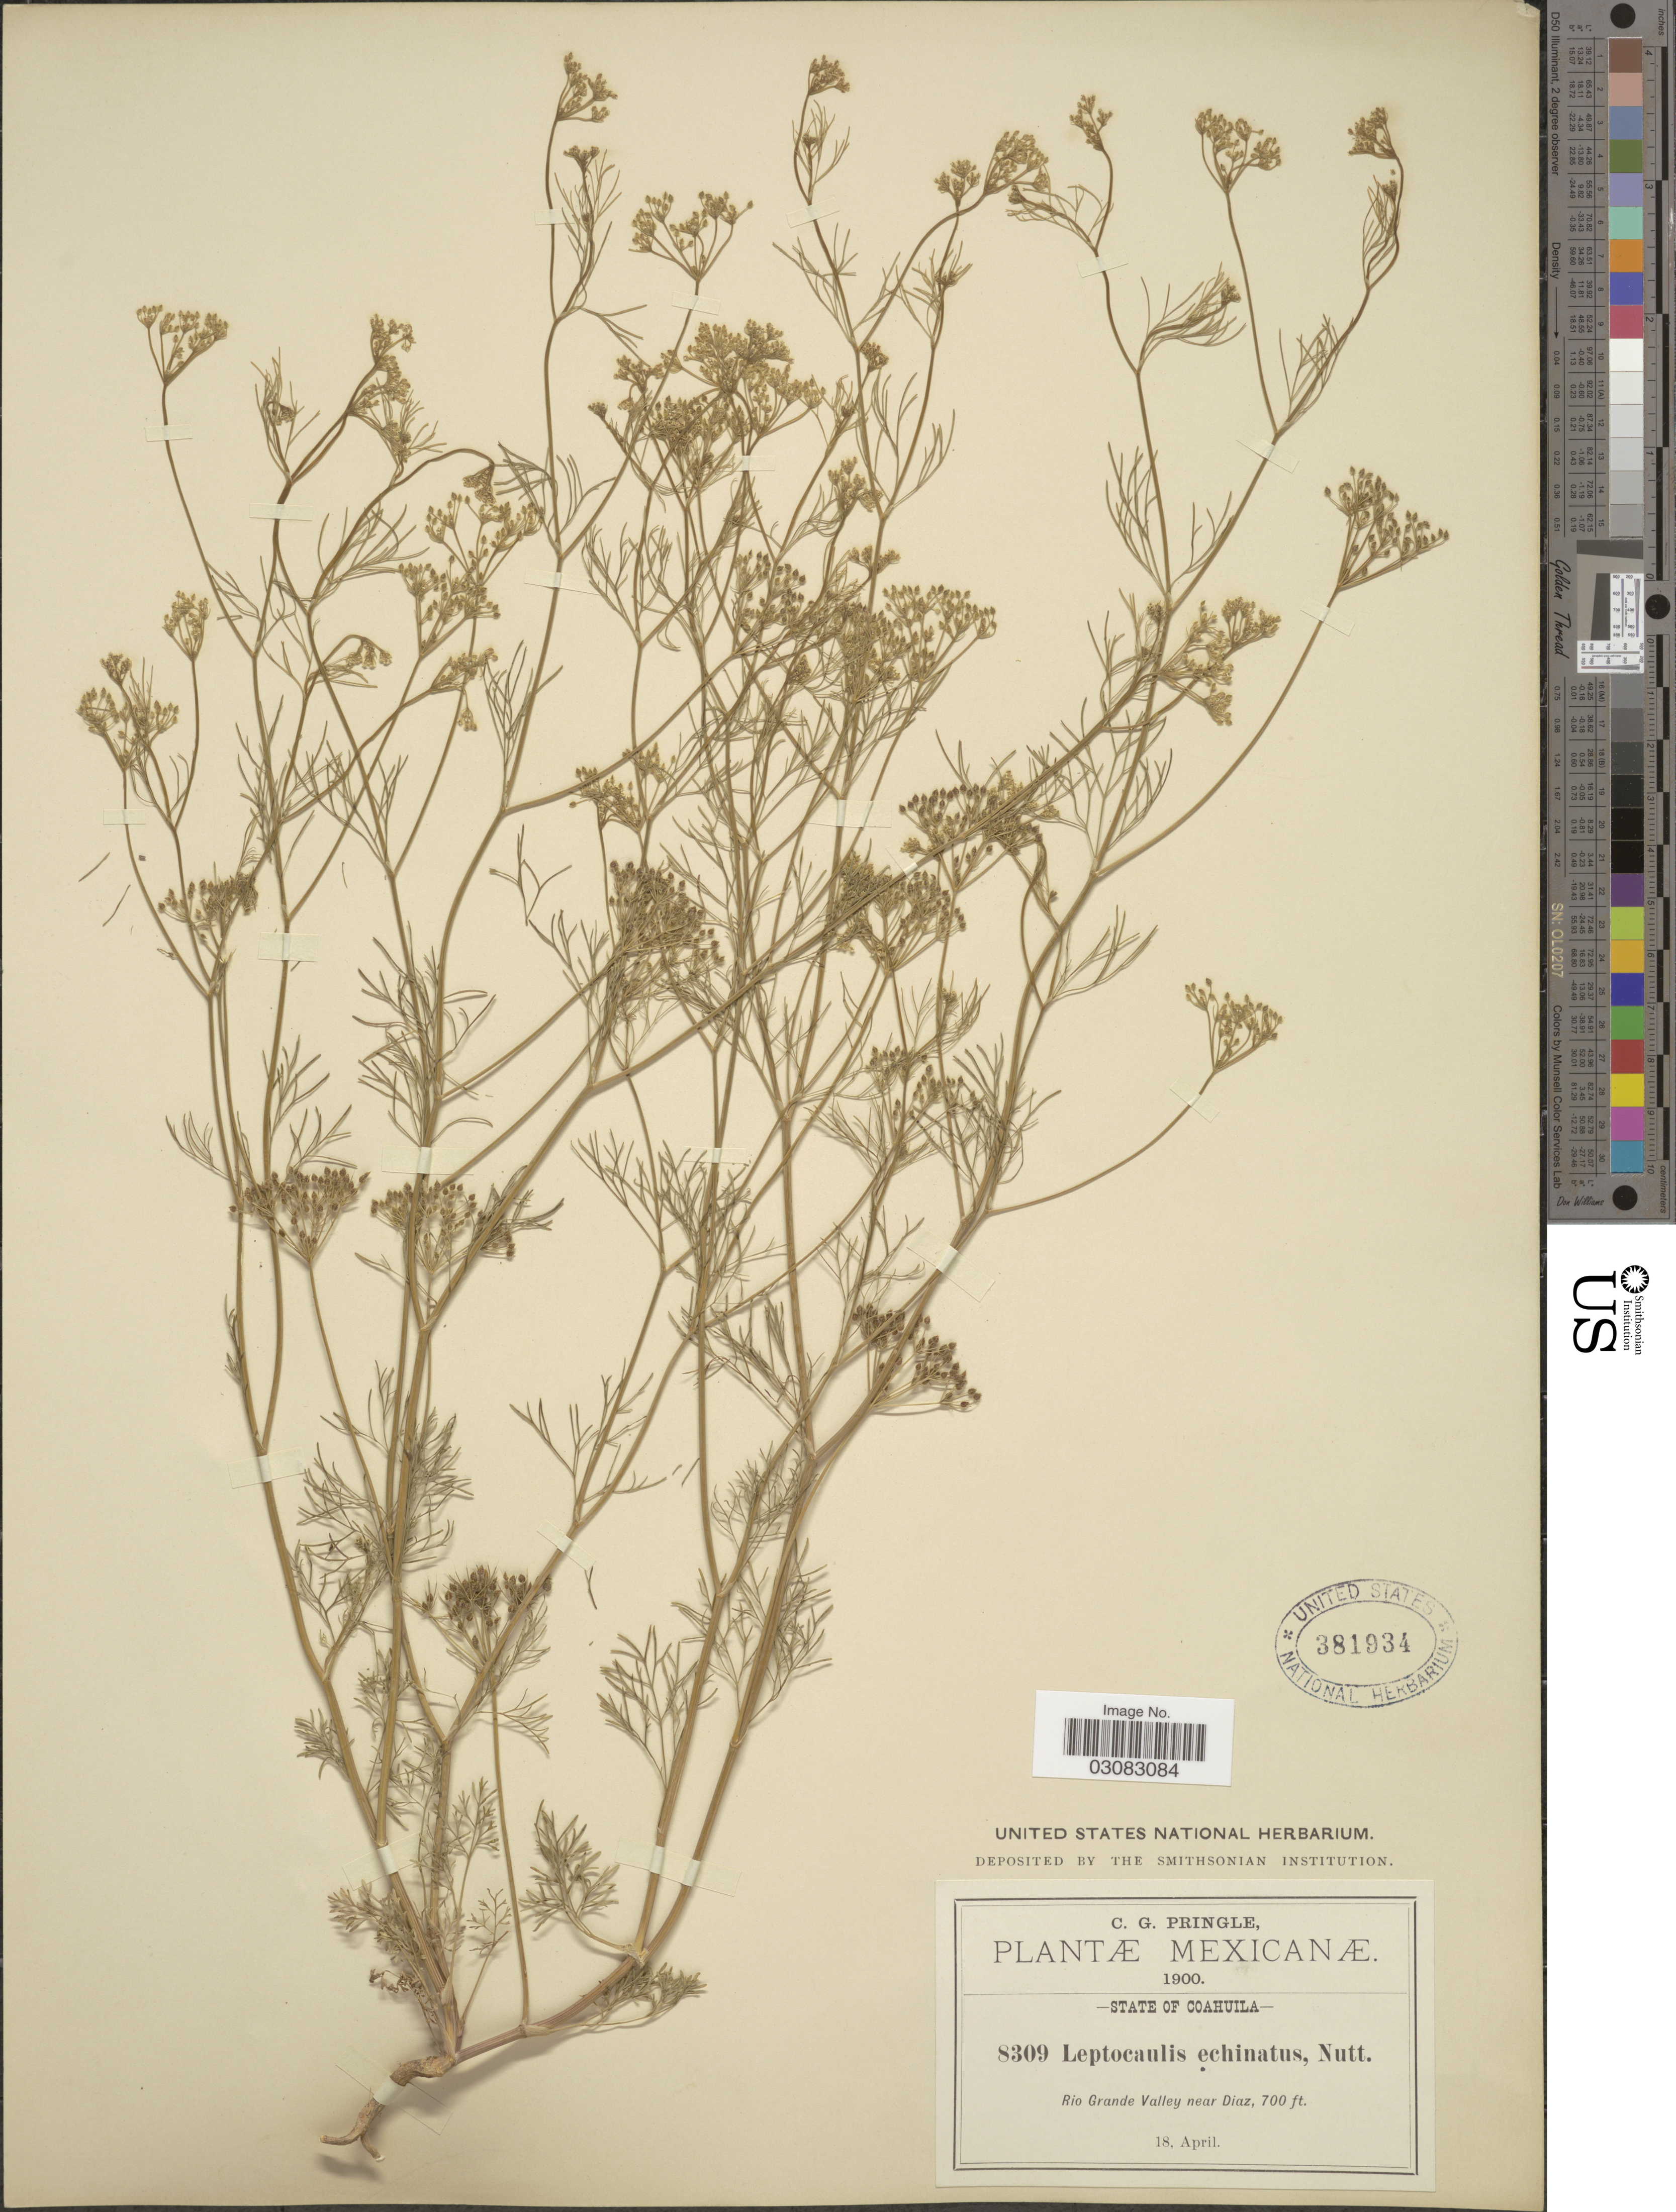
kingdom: Plantae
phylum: Tracheophyta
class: Magnoliopsida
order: Apiales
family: Apiaceae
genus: Spermolepis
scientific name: Spermolepis echinata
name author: (Nutt. ex DC.) A. Heller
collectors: C. G. Pringle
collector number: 8309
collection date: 1900-04-18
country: Mexico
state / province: Coahuila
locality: Mexicanae. State of Coahuila. Rio Grande Valley near Diaz.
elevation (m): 213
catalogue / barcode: US 381934